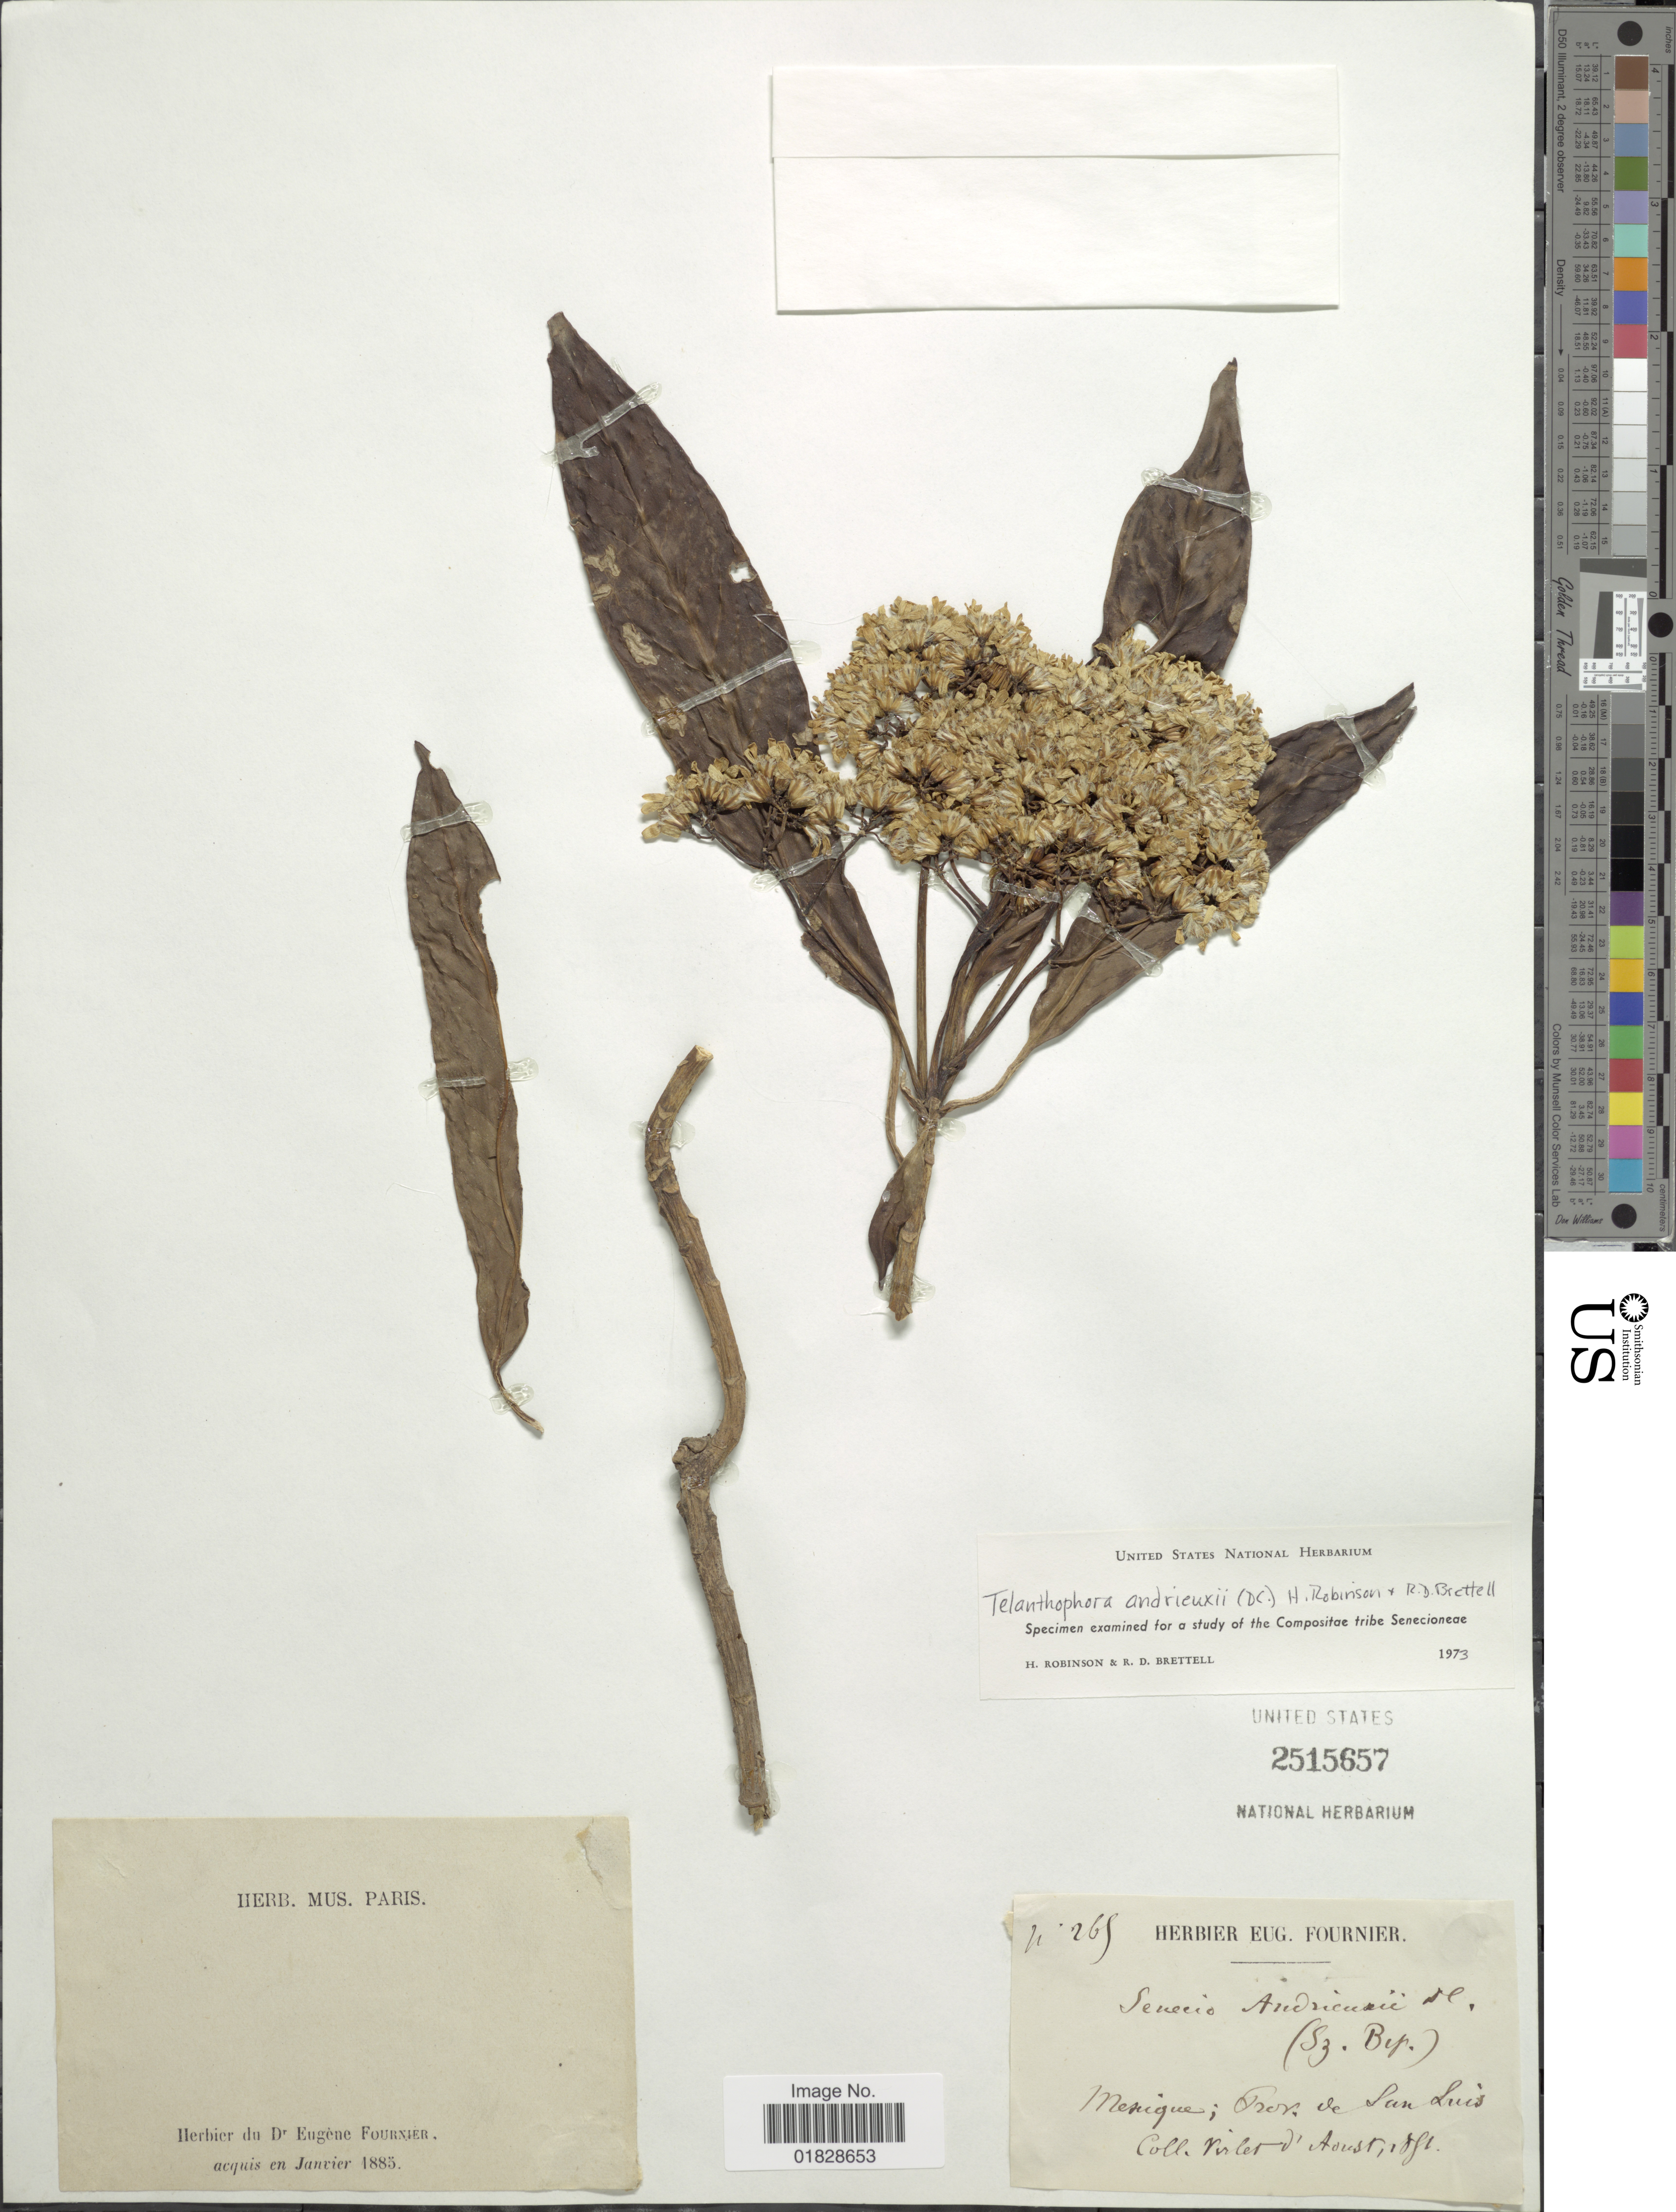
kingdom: Plantae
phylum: Tracheophyta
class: Magnoliopsida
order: Asterales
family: Asteraceae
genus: Telanthophora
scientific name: Telanthophora andrieuxii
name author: (DC.) H. Rob. & Brettell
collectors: E. Fournier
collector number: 265*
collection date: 1851-08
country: Mexico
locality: Mexique; Prov. de San Luis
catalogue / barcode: US 2515657